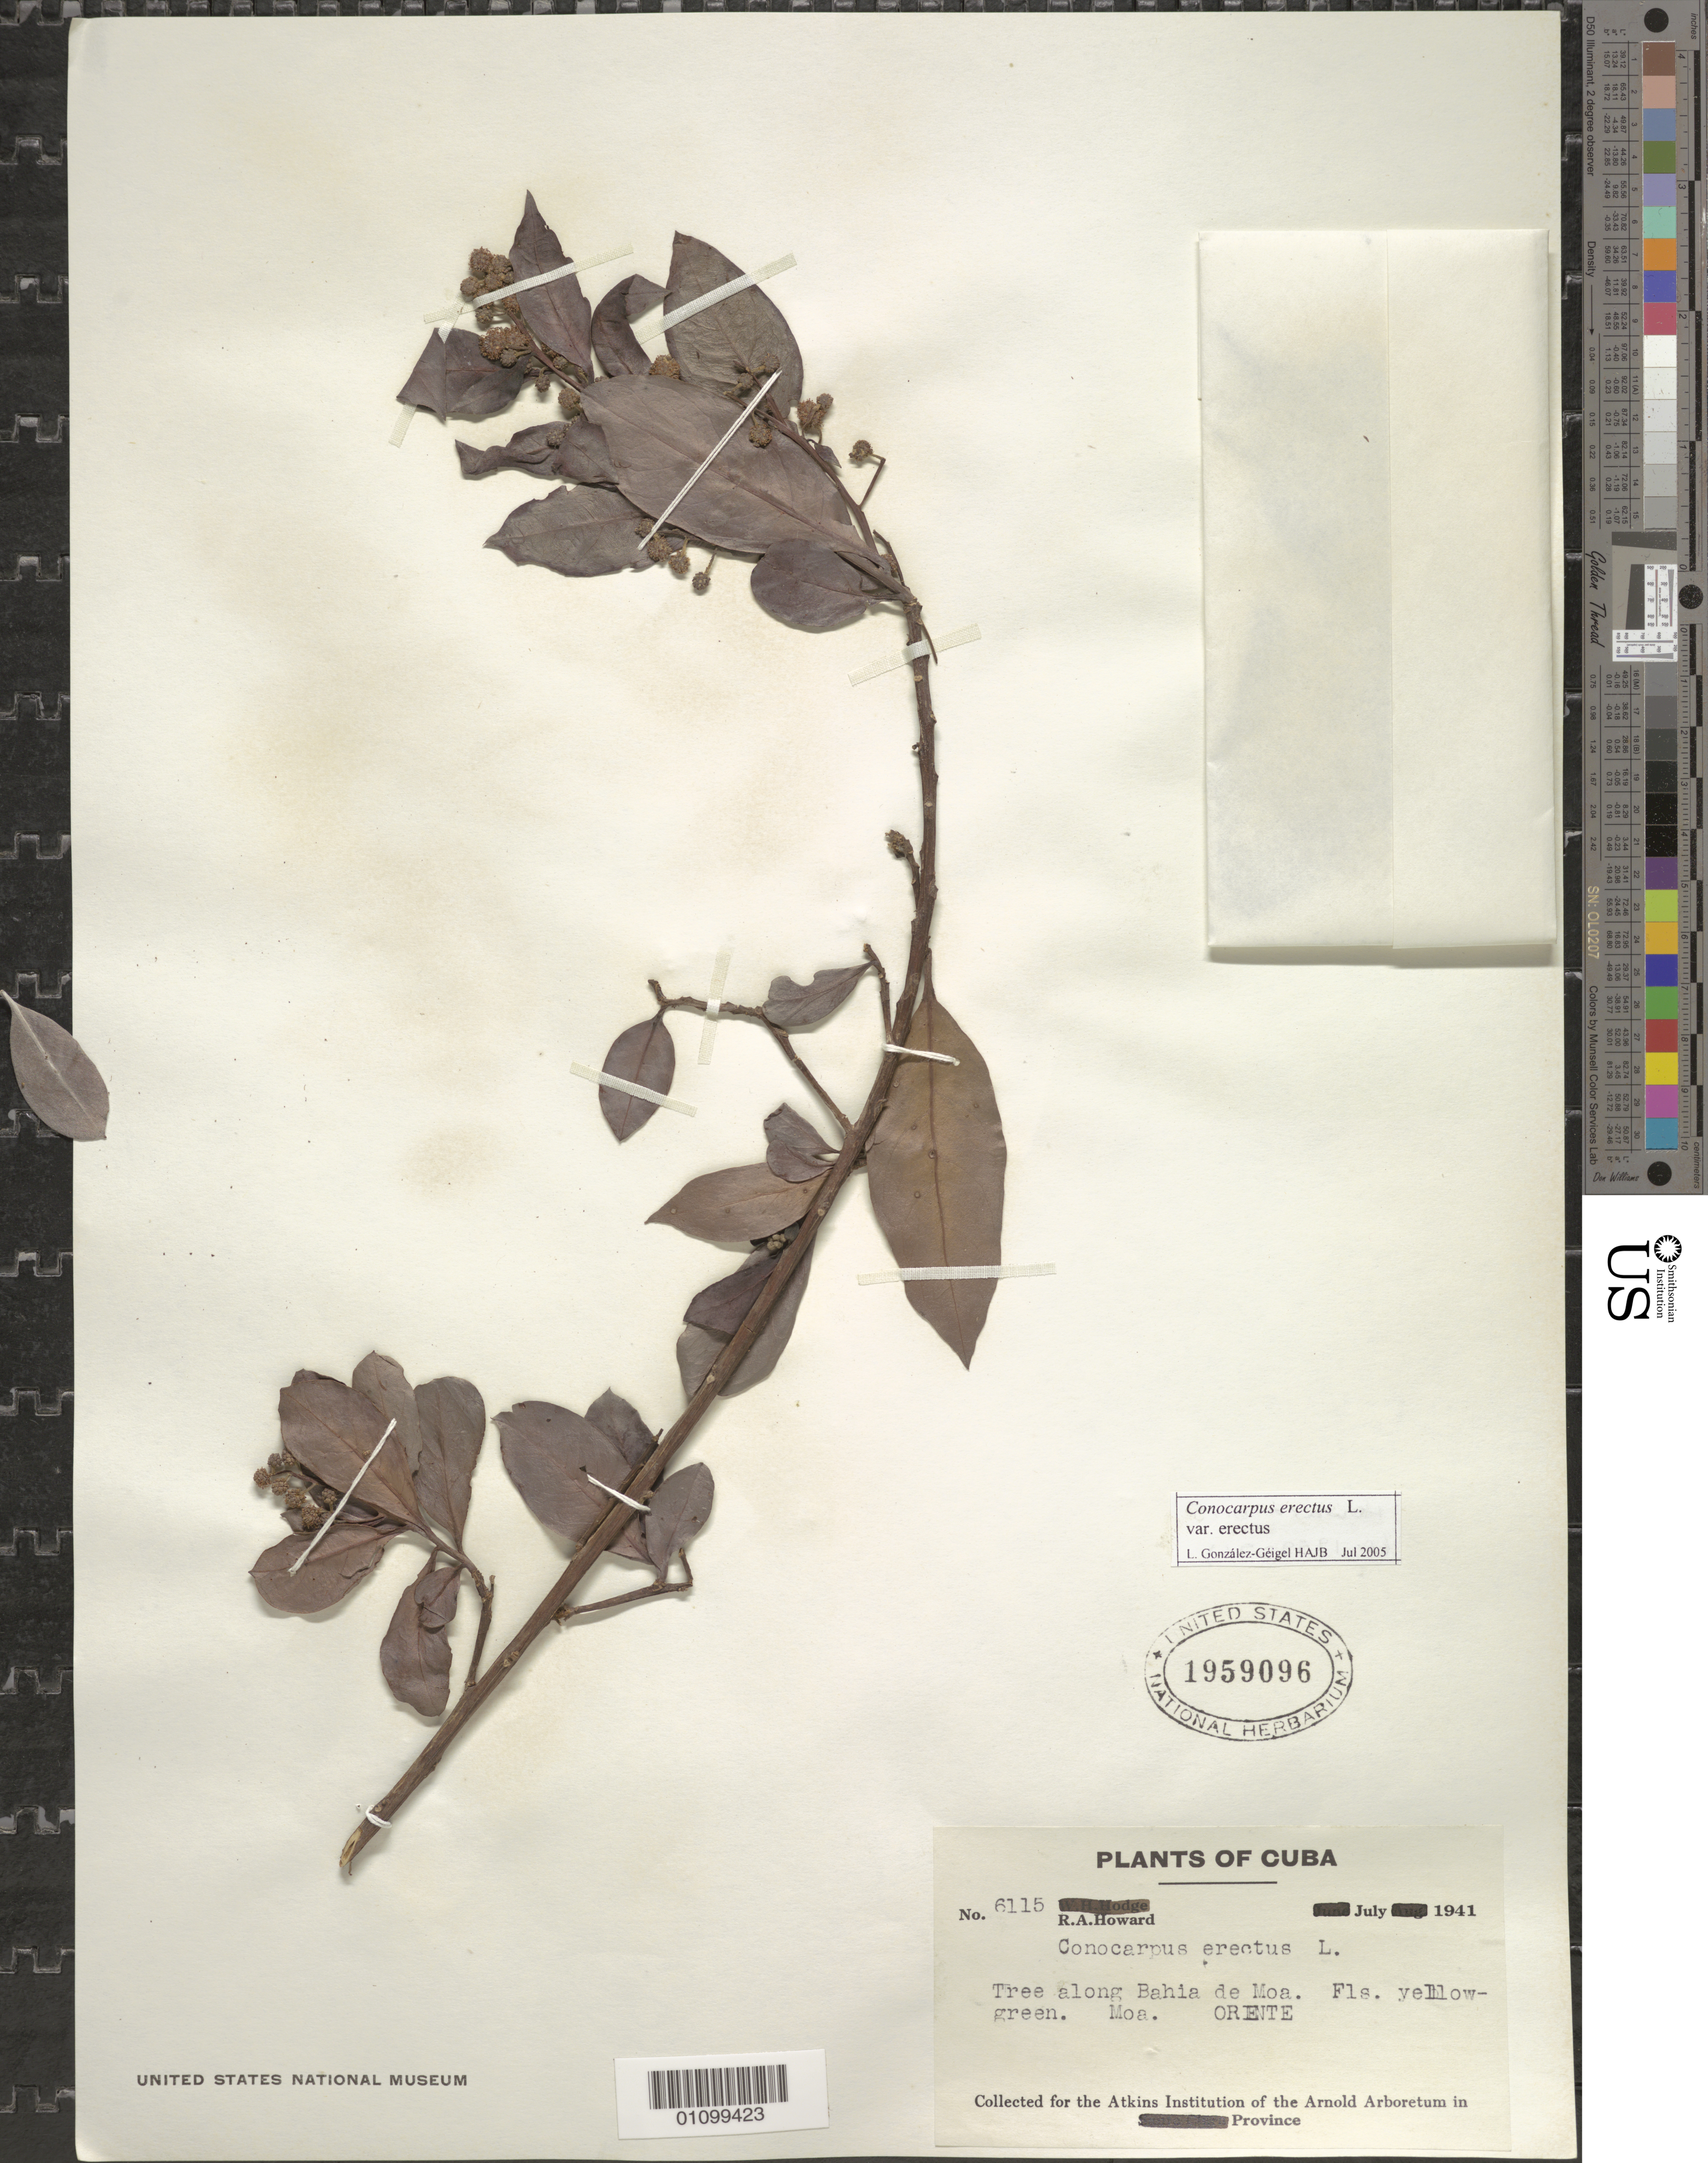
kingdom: Plantae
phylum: Tracheophyta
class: Magnoliopsida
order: Myrtales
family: Combretaceae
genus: Conocarpus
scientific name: Conocarpus erectus var. erectus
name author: L.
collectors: R. A. Howard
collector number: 6115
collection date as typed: Jul 1941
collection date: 1941-07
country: Cuba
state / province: Holguín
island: Cuba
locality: Tree along Bahia de Moa Moa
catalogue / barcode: US 1959096